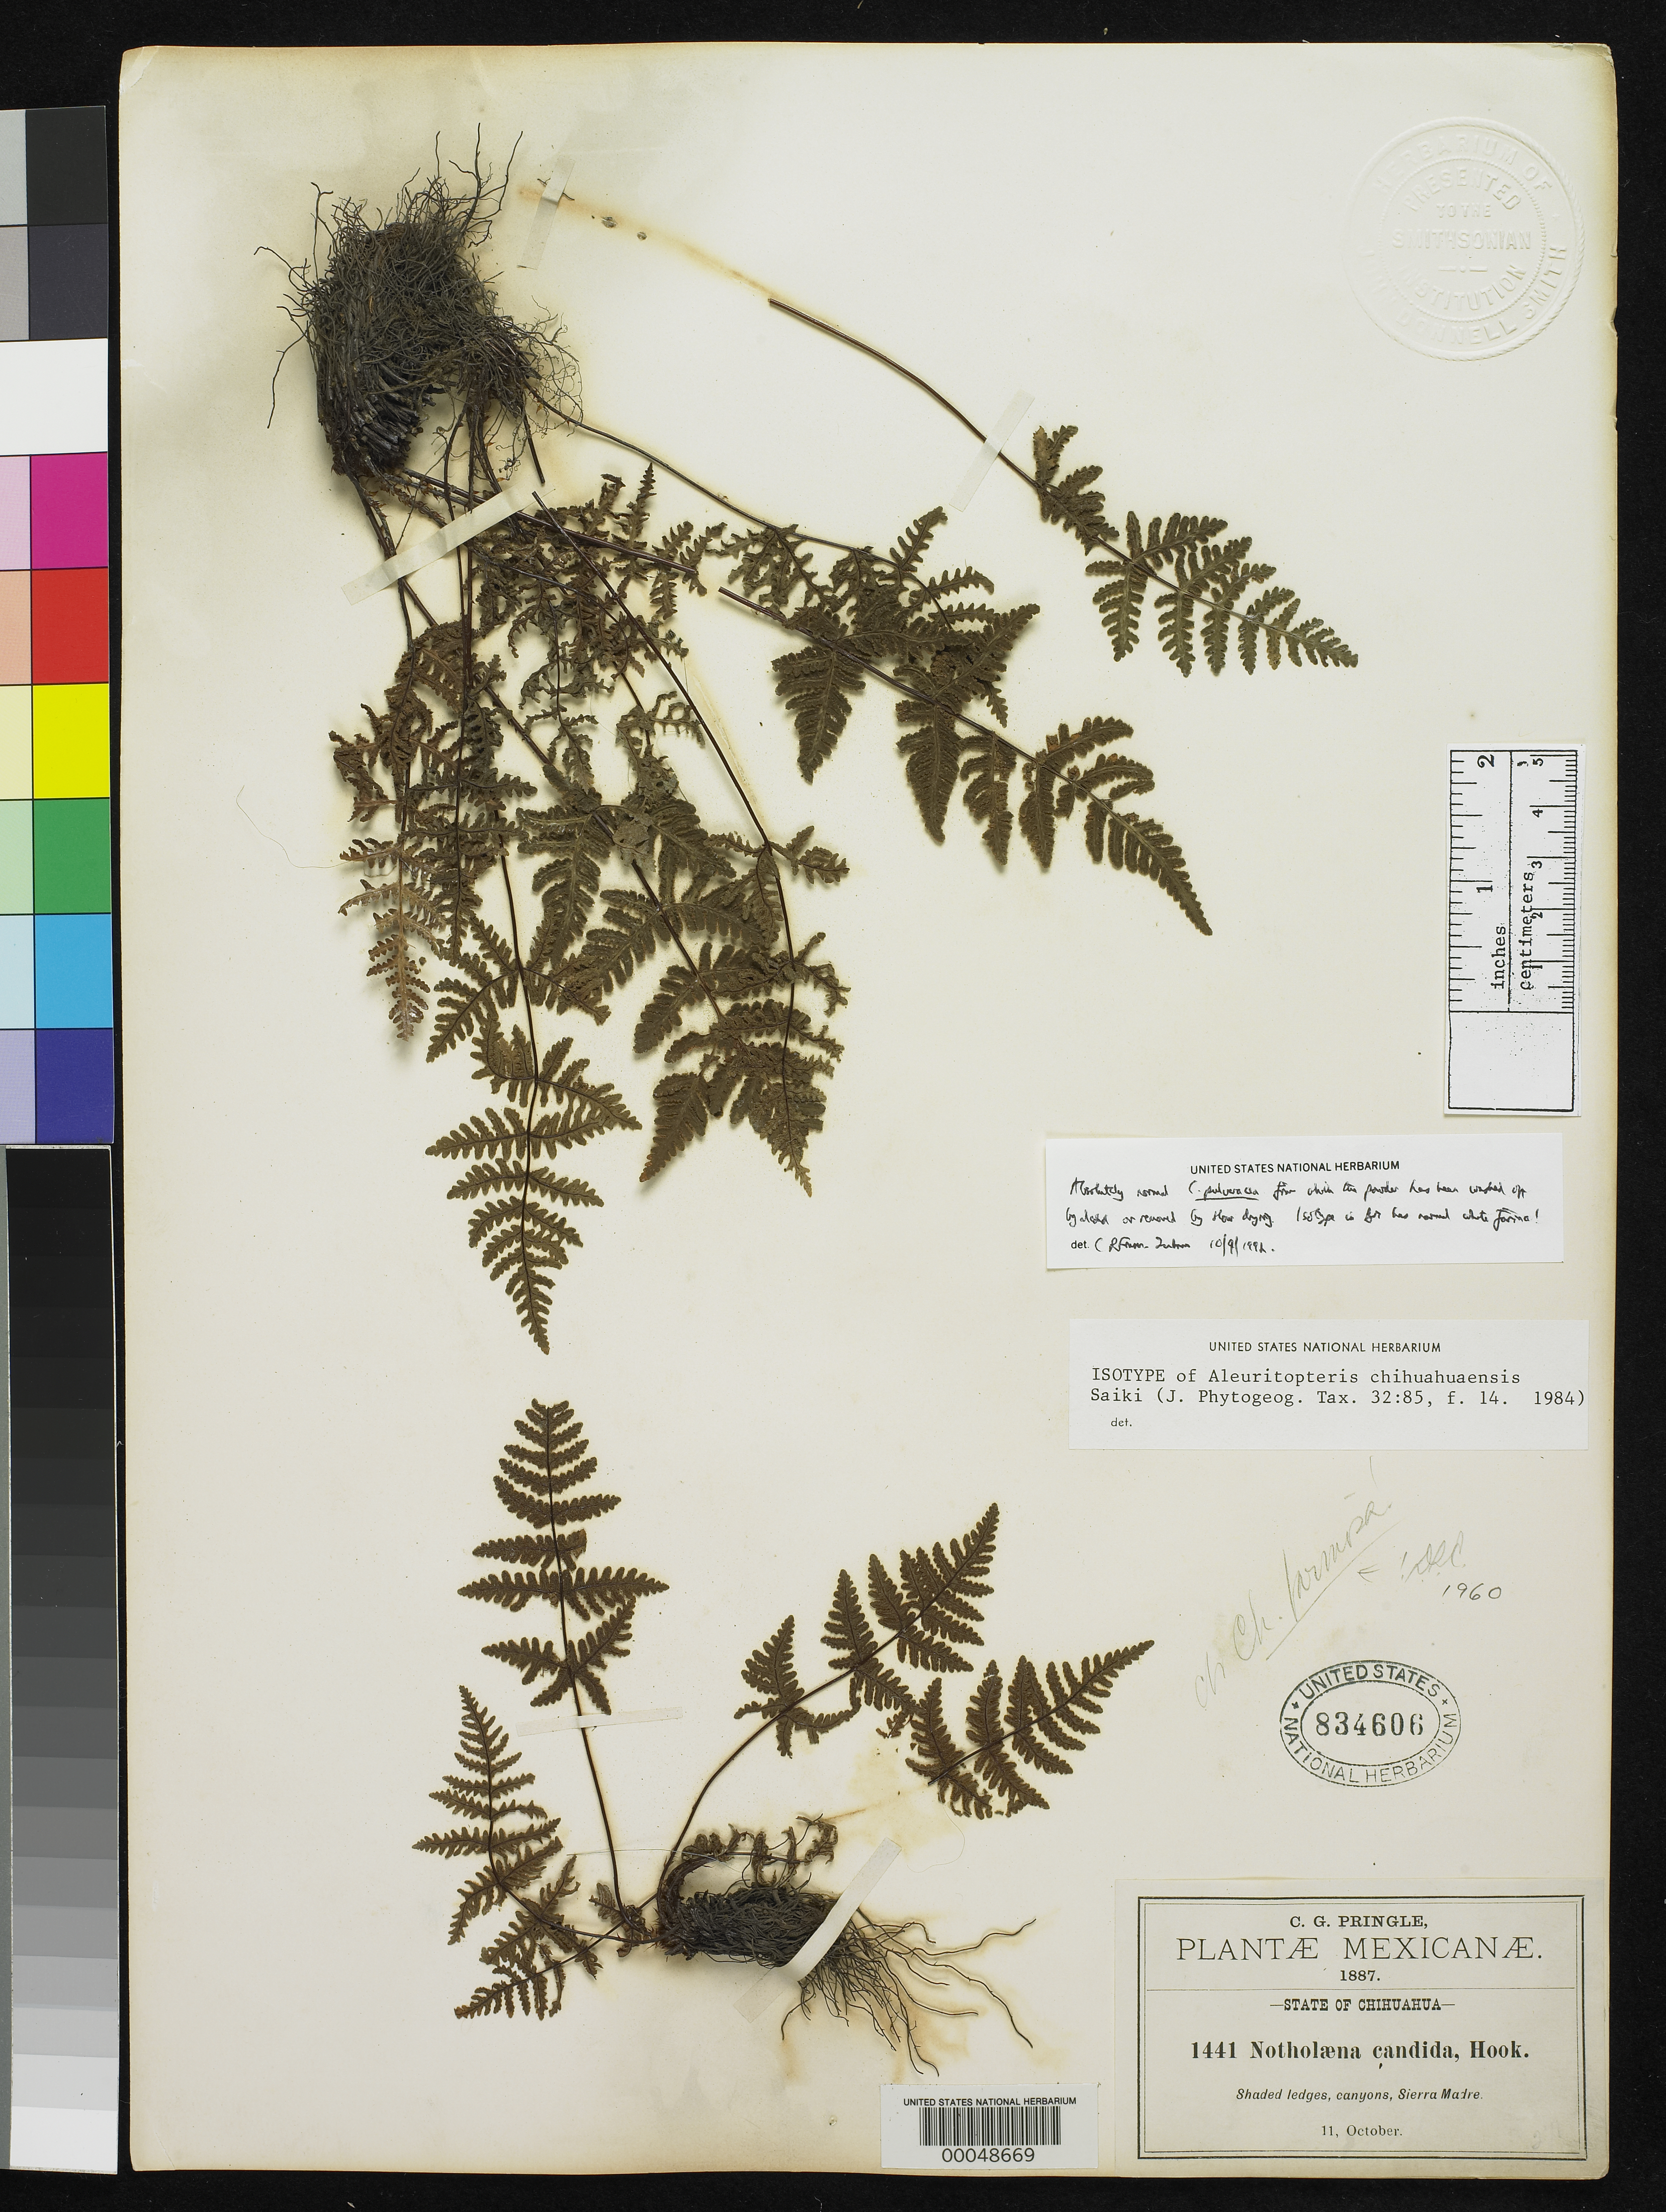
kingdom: Plantae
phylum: Tracheophyta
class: Polypodiopsida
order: Polypodiales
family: Pteridaceae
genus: Aleuritopteris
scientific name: Aleuritopteris chihuahuaensis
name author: Saiki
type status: Isotype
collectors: C. G. Pringle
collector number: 1441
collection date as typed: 11 Oct 1887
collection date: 1887-10-11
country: Mexico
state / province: Chihuahua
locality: Sierre Madre, shaded ledges, canyons.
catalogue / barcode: US 834606